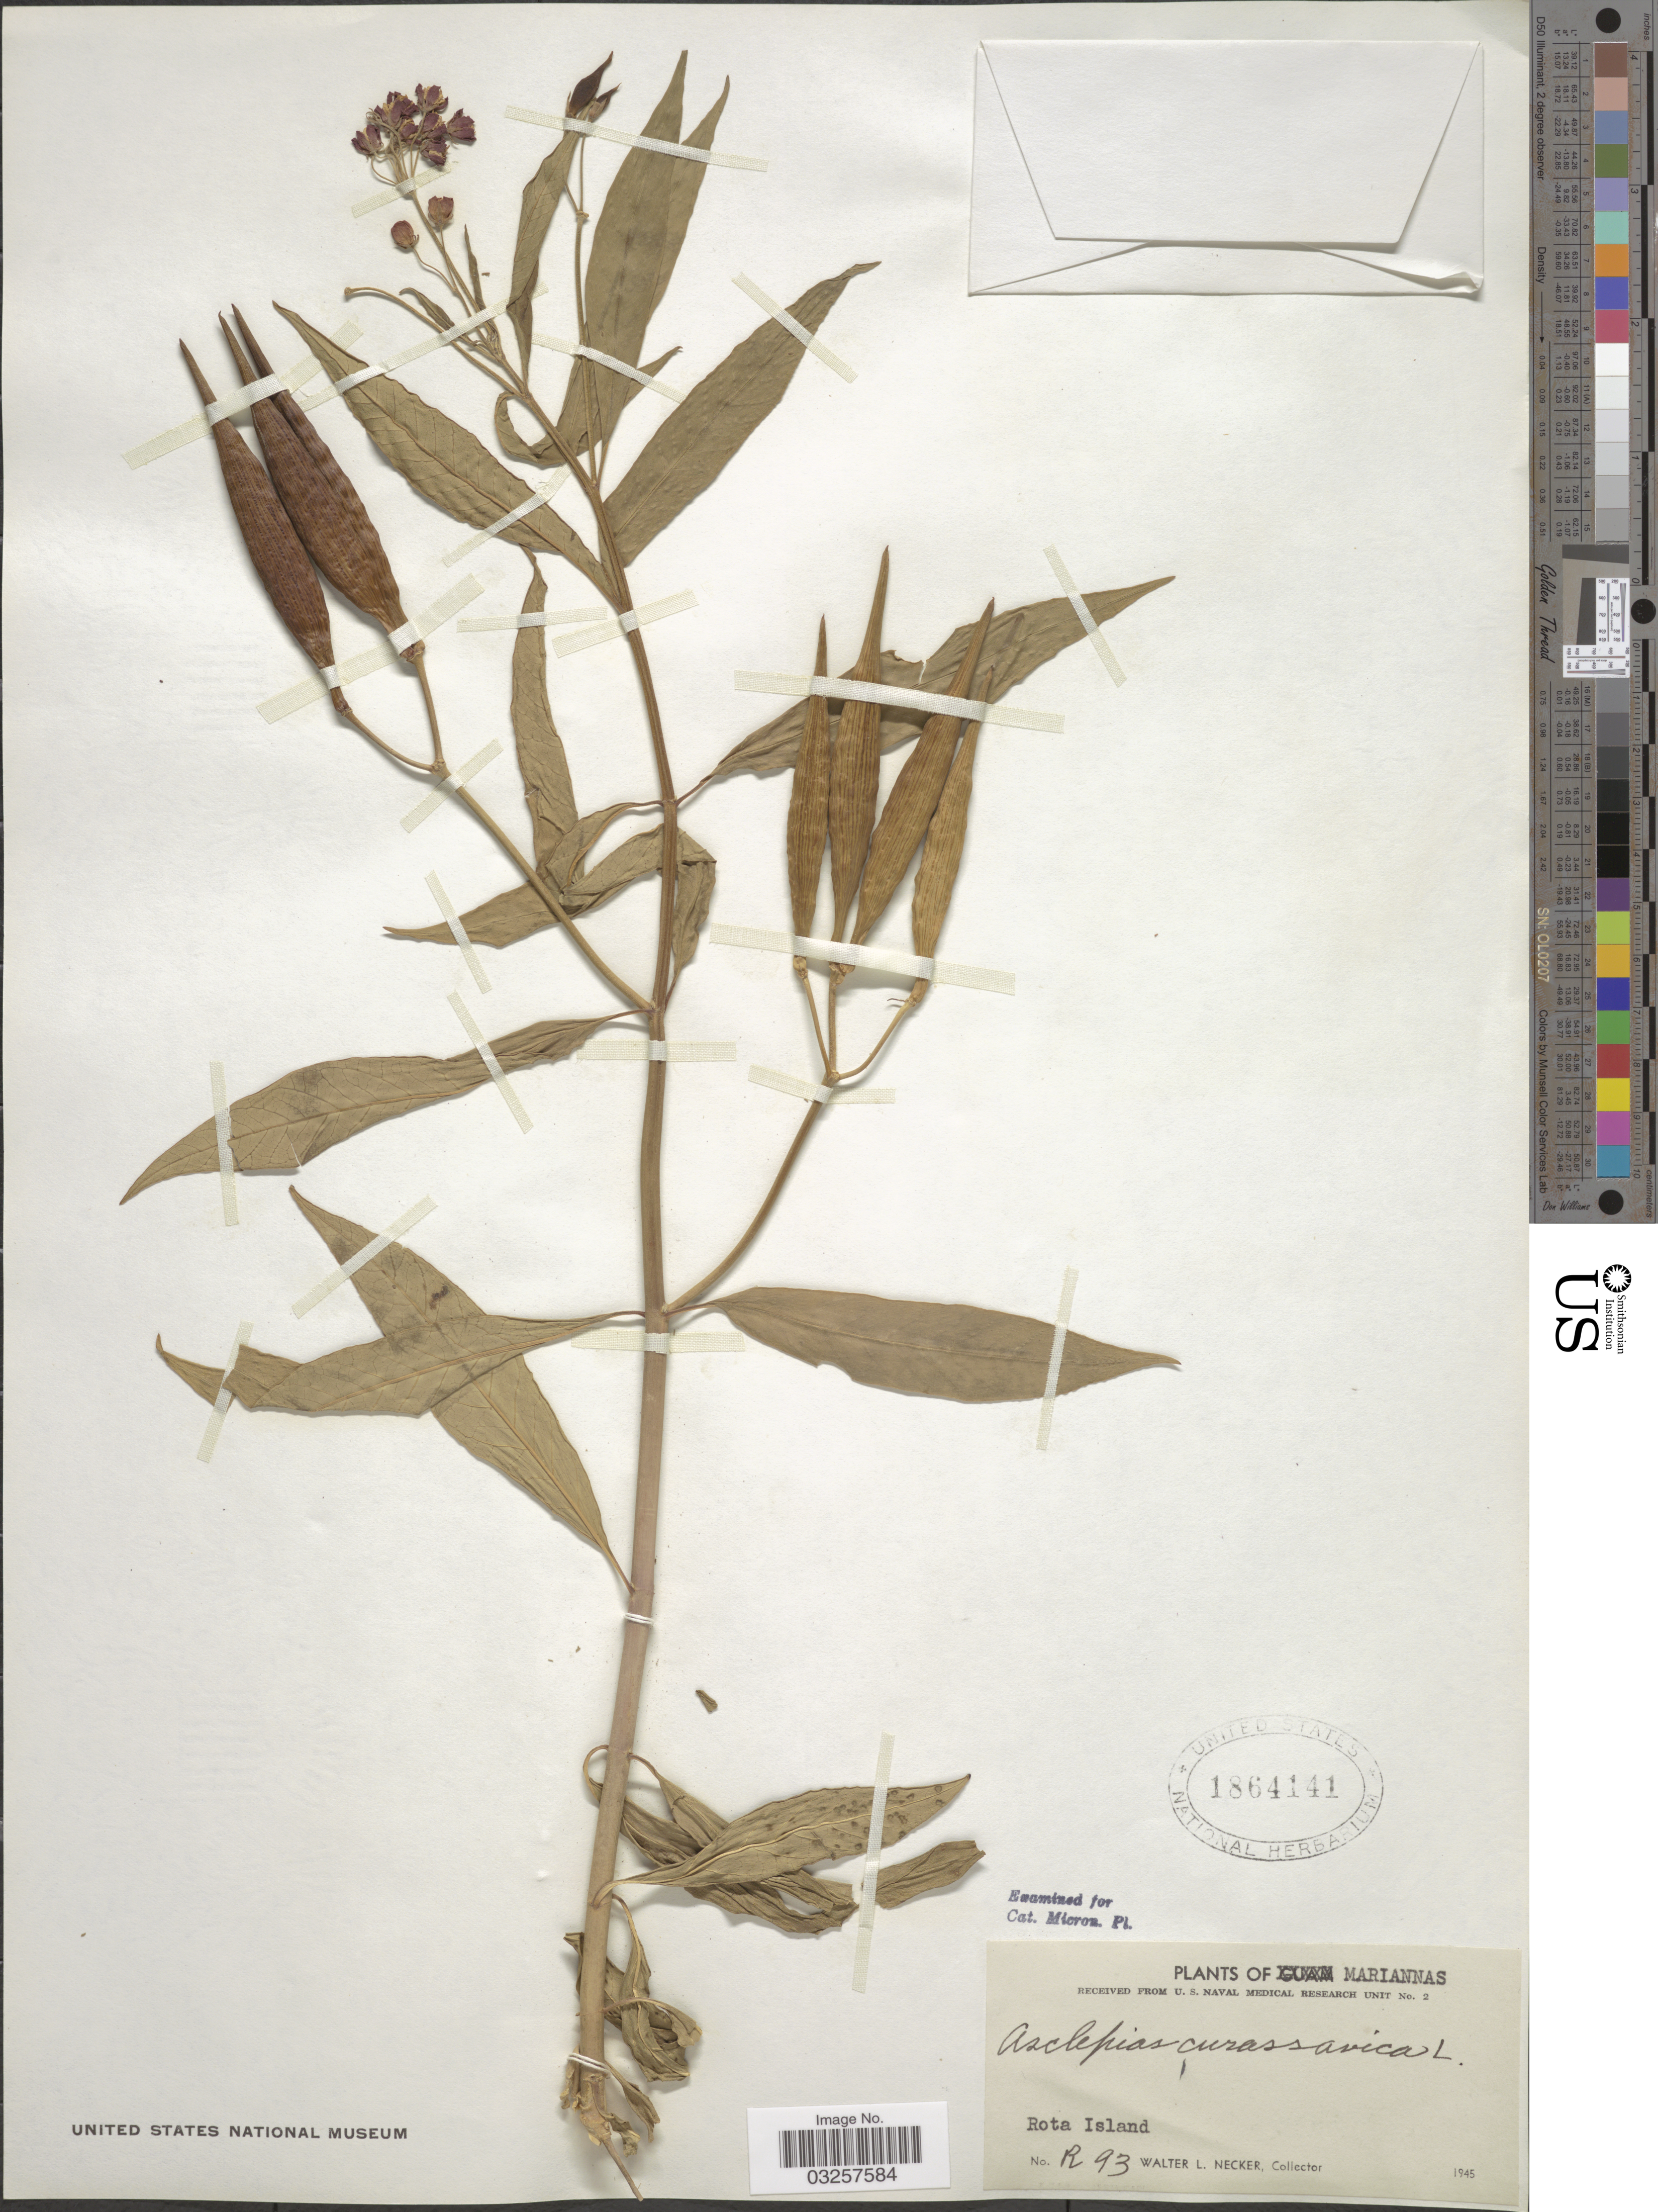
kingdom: Plantae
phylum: Tracheophyta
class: Magnoliopsida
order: Gentianales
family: Apocynaceae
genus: Asclepias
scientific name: Asclepias curassavica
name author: L.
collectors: W. L. Necker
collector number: R93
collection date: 1945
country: Northern Mariana Islands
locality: Marianas. Rota Island.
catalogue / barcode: US 1864141